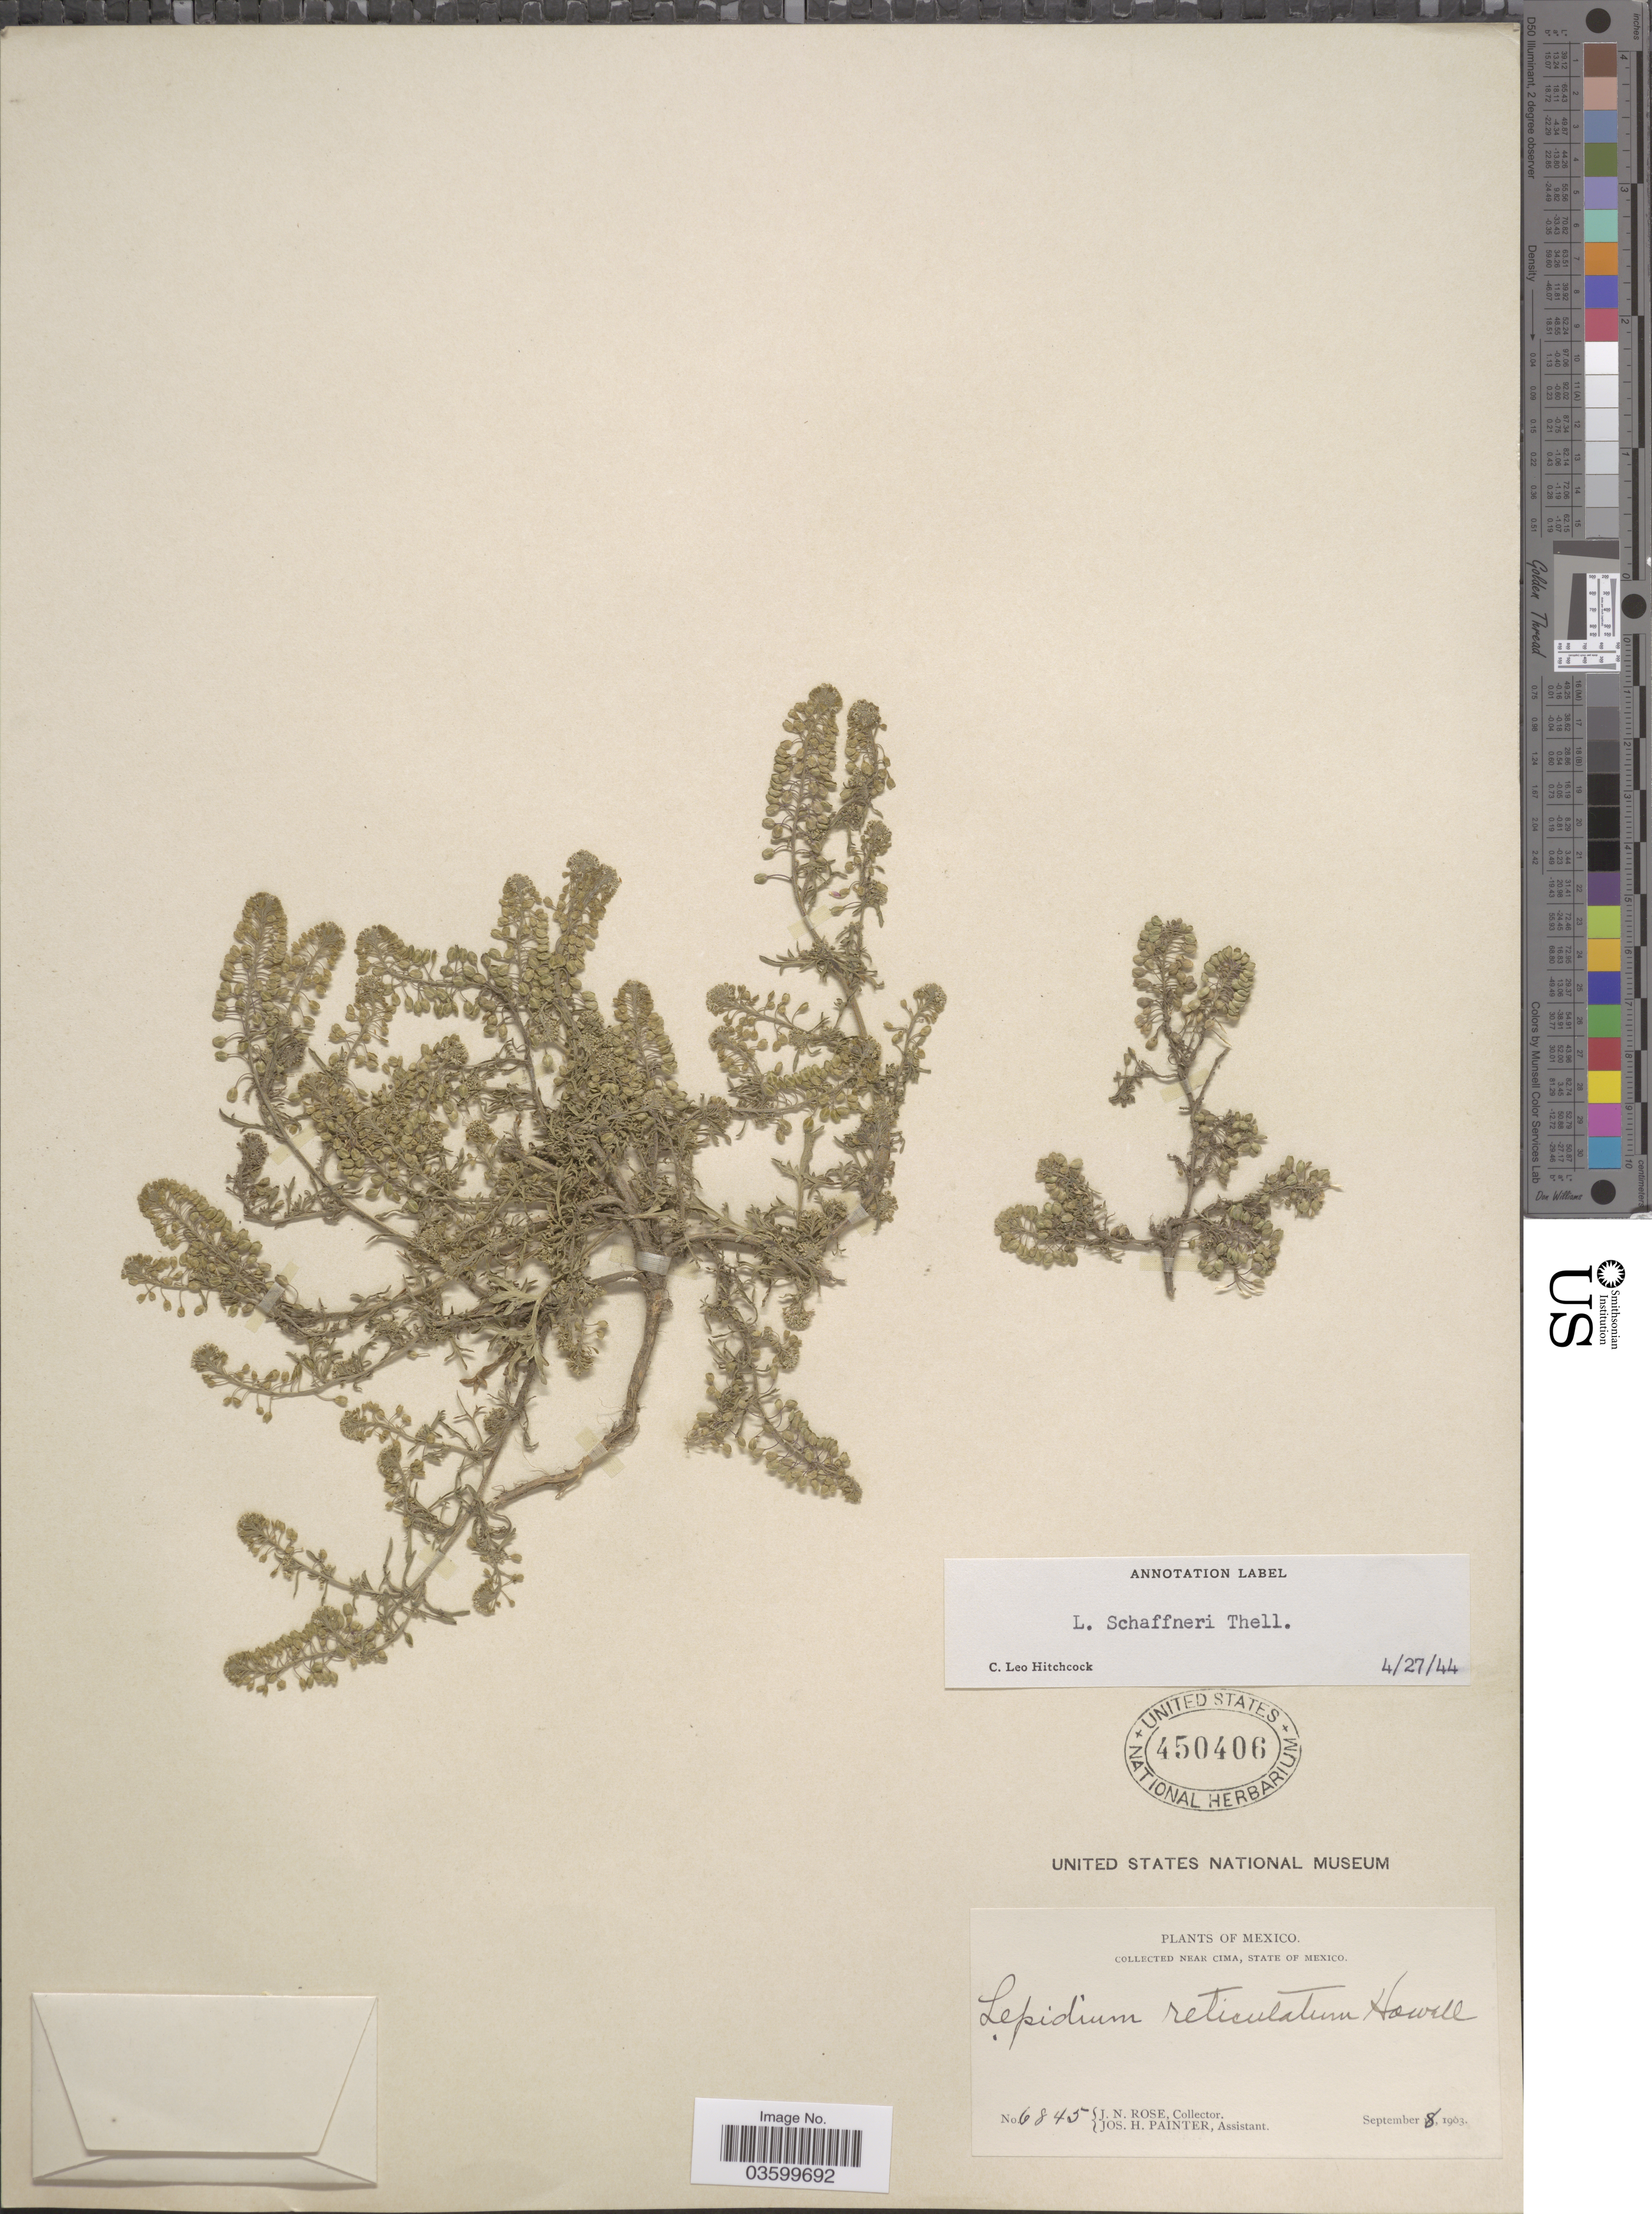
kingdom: Plantae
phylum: Tracheophyta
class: Magnoliopsida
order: Brassicales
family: Brassicaceae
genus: Lepidium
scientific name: Lepidium monticola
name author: Brandegee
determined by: Al-Shehbaz, I. A., (MO), Missouri Botanical Garden (UNITED STATES)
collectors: J. N. Rose & J. H. Painter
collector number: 6845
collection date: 1903-09-08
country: Mexico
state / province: México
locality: Near Cima.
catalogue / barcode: US 450406